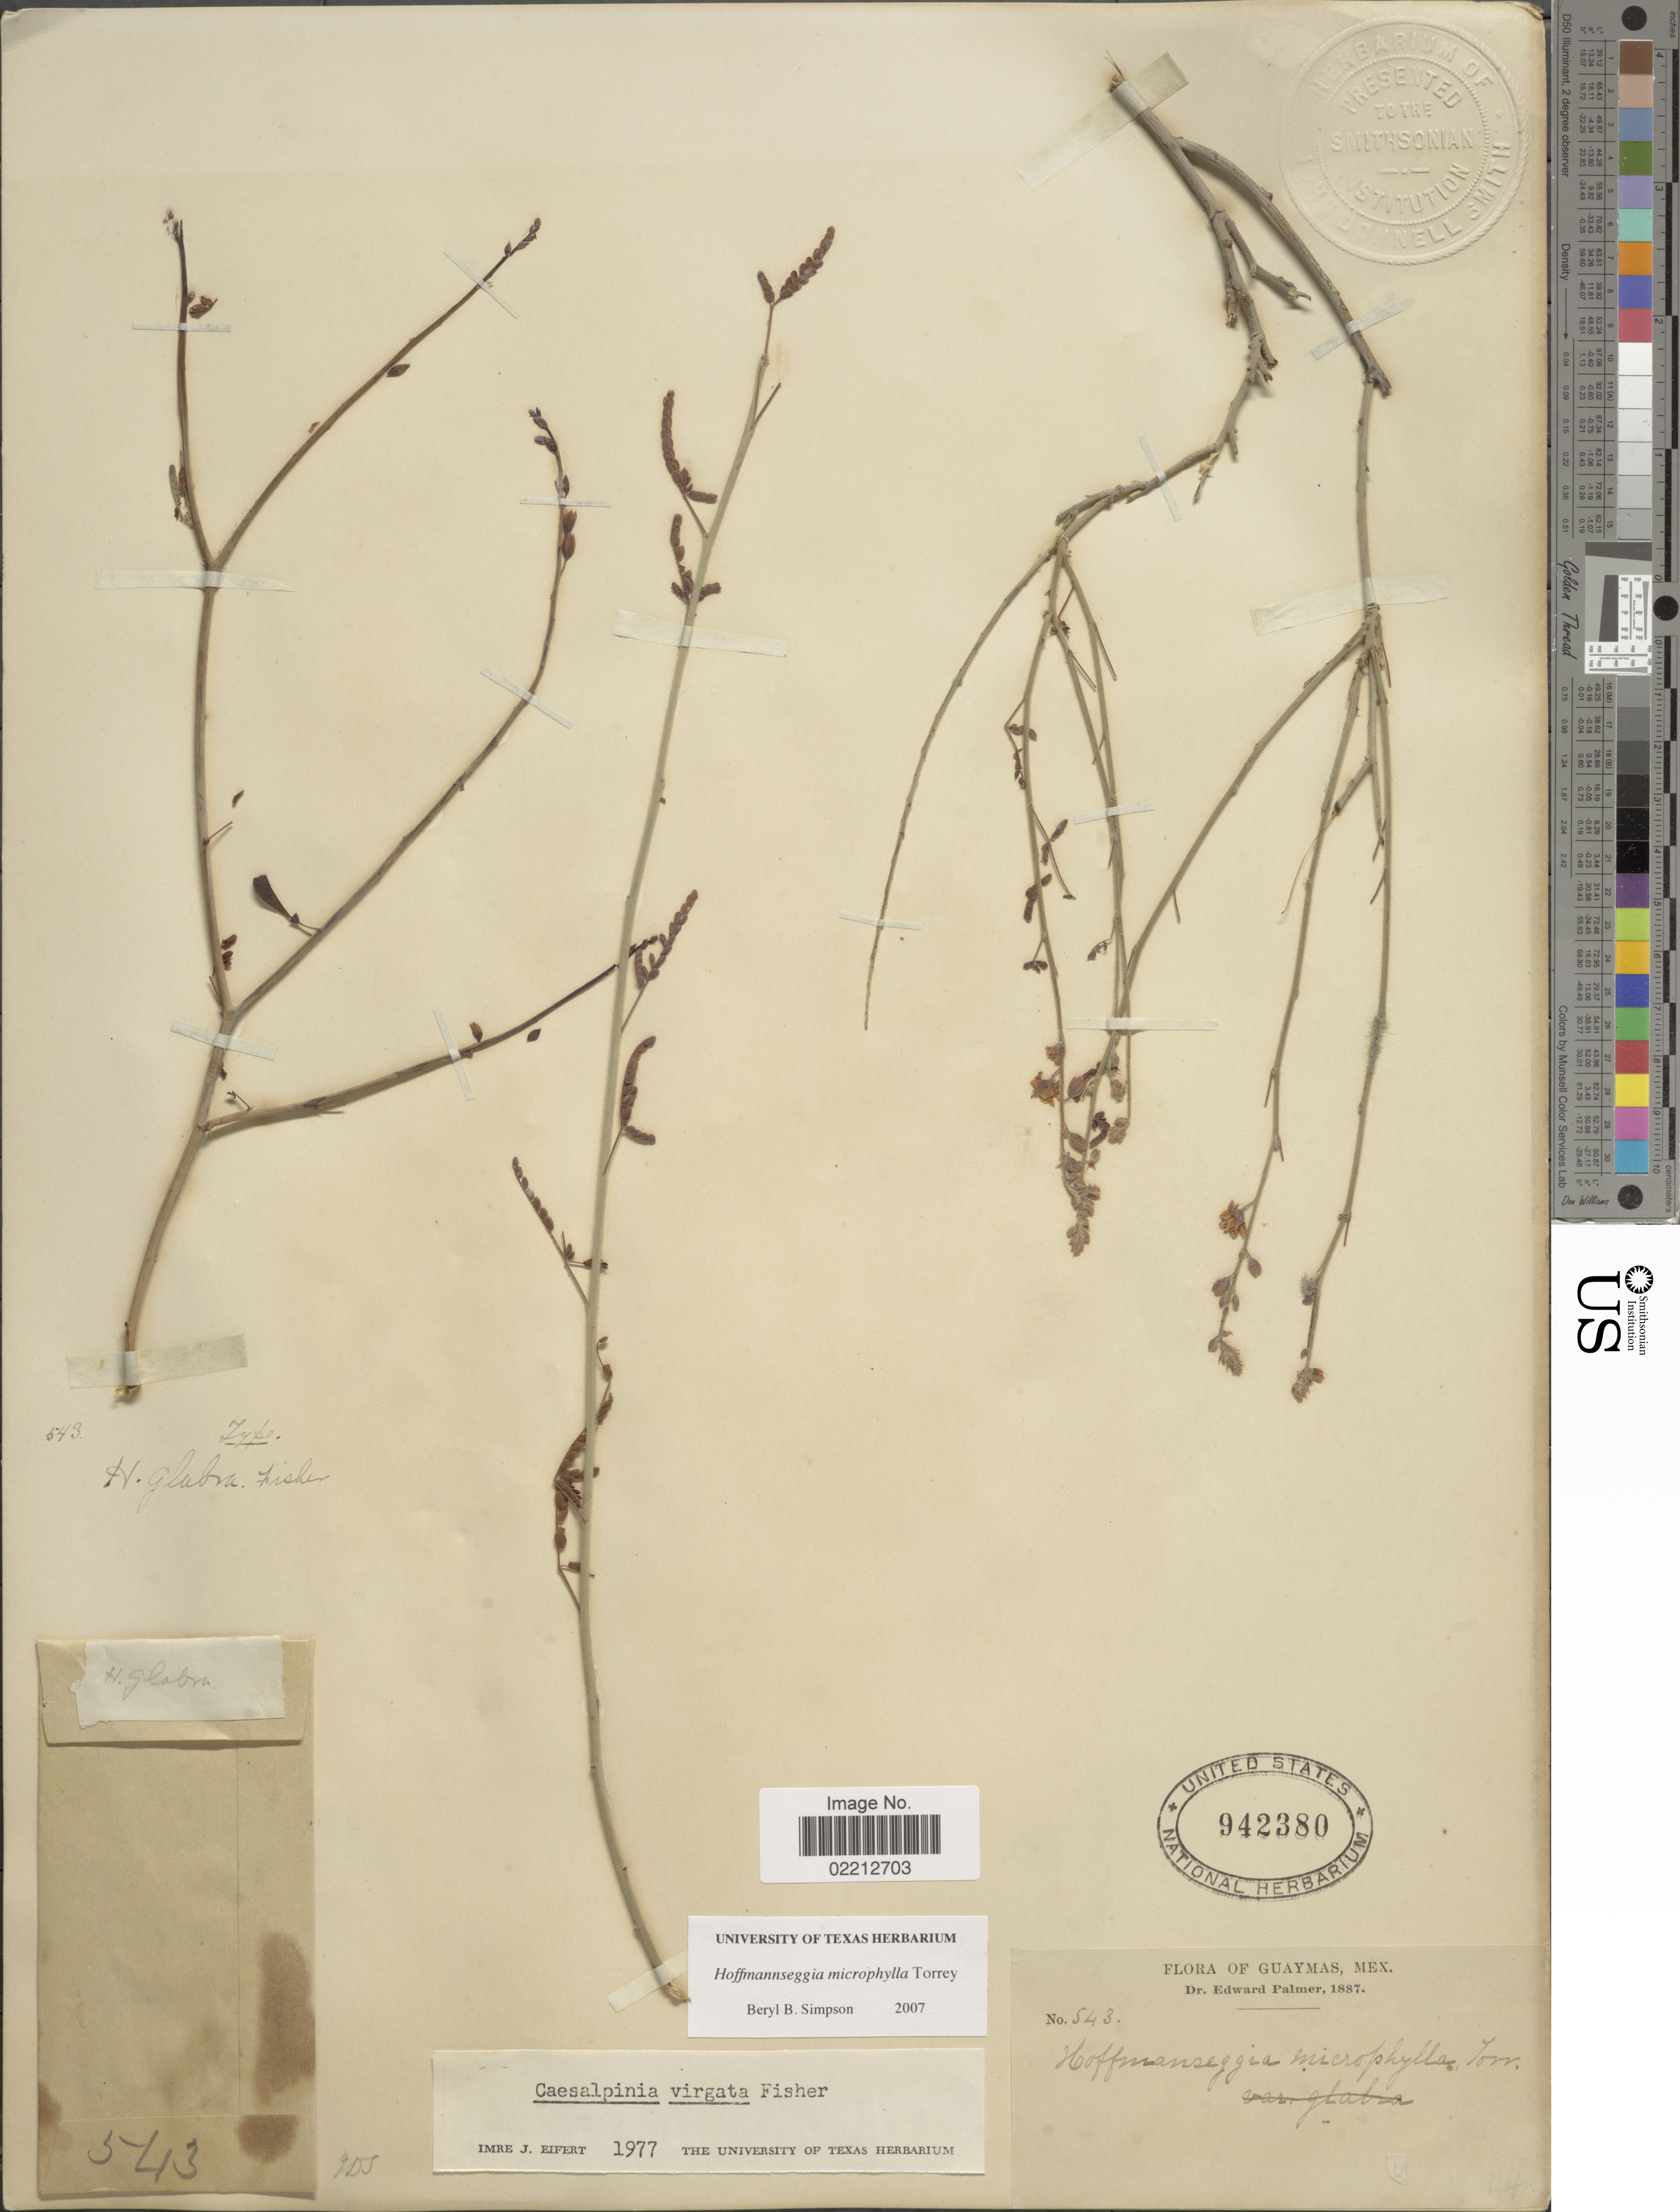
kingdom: Plantae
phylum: Tracheophyta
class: Magnoliopsida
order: Fabales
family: Fabaceae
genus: Hoffmannseggia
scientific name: Hoffmannseggia microphylla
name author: Torr.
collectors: E. Palmer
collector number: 543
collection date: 1887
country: Mexico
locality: Guyamas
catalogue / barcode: US 942380